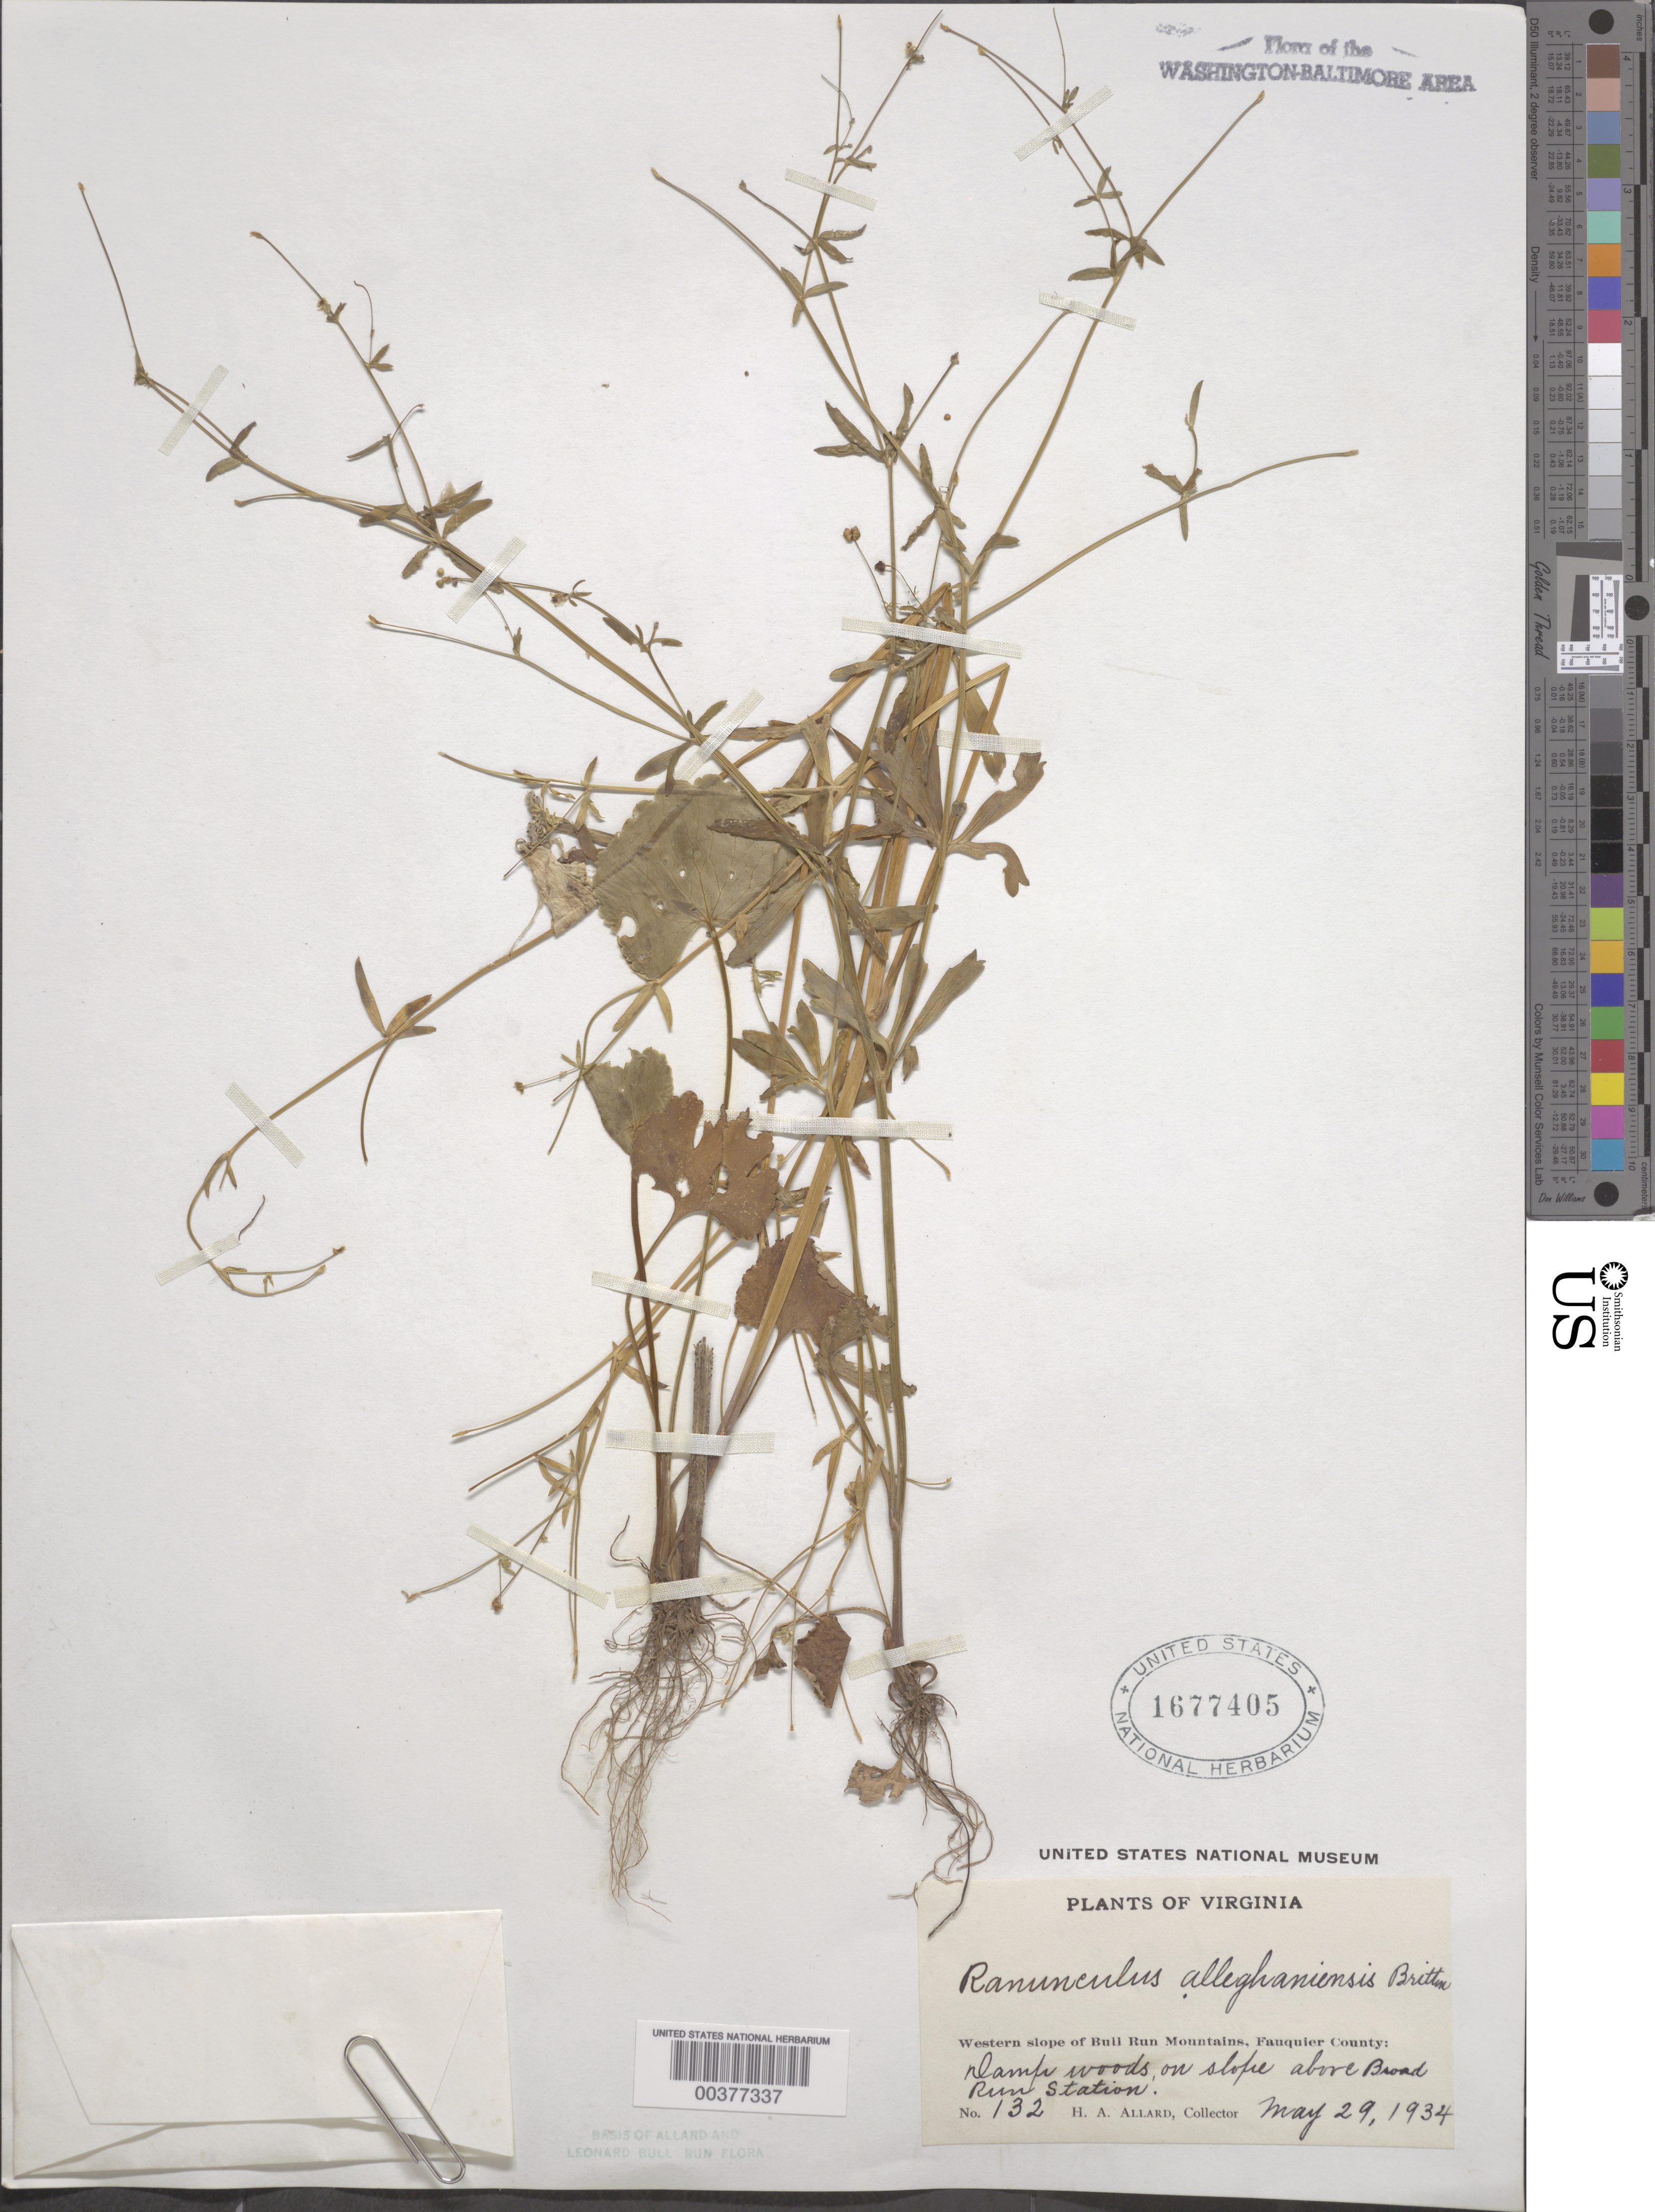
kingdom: Plantae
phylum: Tracheophyta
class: Magnoliopsida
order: Ranunculales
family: Ranunculaceae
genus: Ranunculus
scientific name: Ranunculus allegheniensis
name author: Britton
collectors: H. A. Allard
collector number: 132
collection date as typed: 29 May 1934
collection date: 1934-05-29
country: United States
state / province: Virginia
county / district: Fauquier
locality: Above Broad Run Station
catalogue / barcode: US 1677405